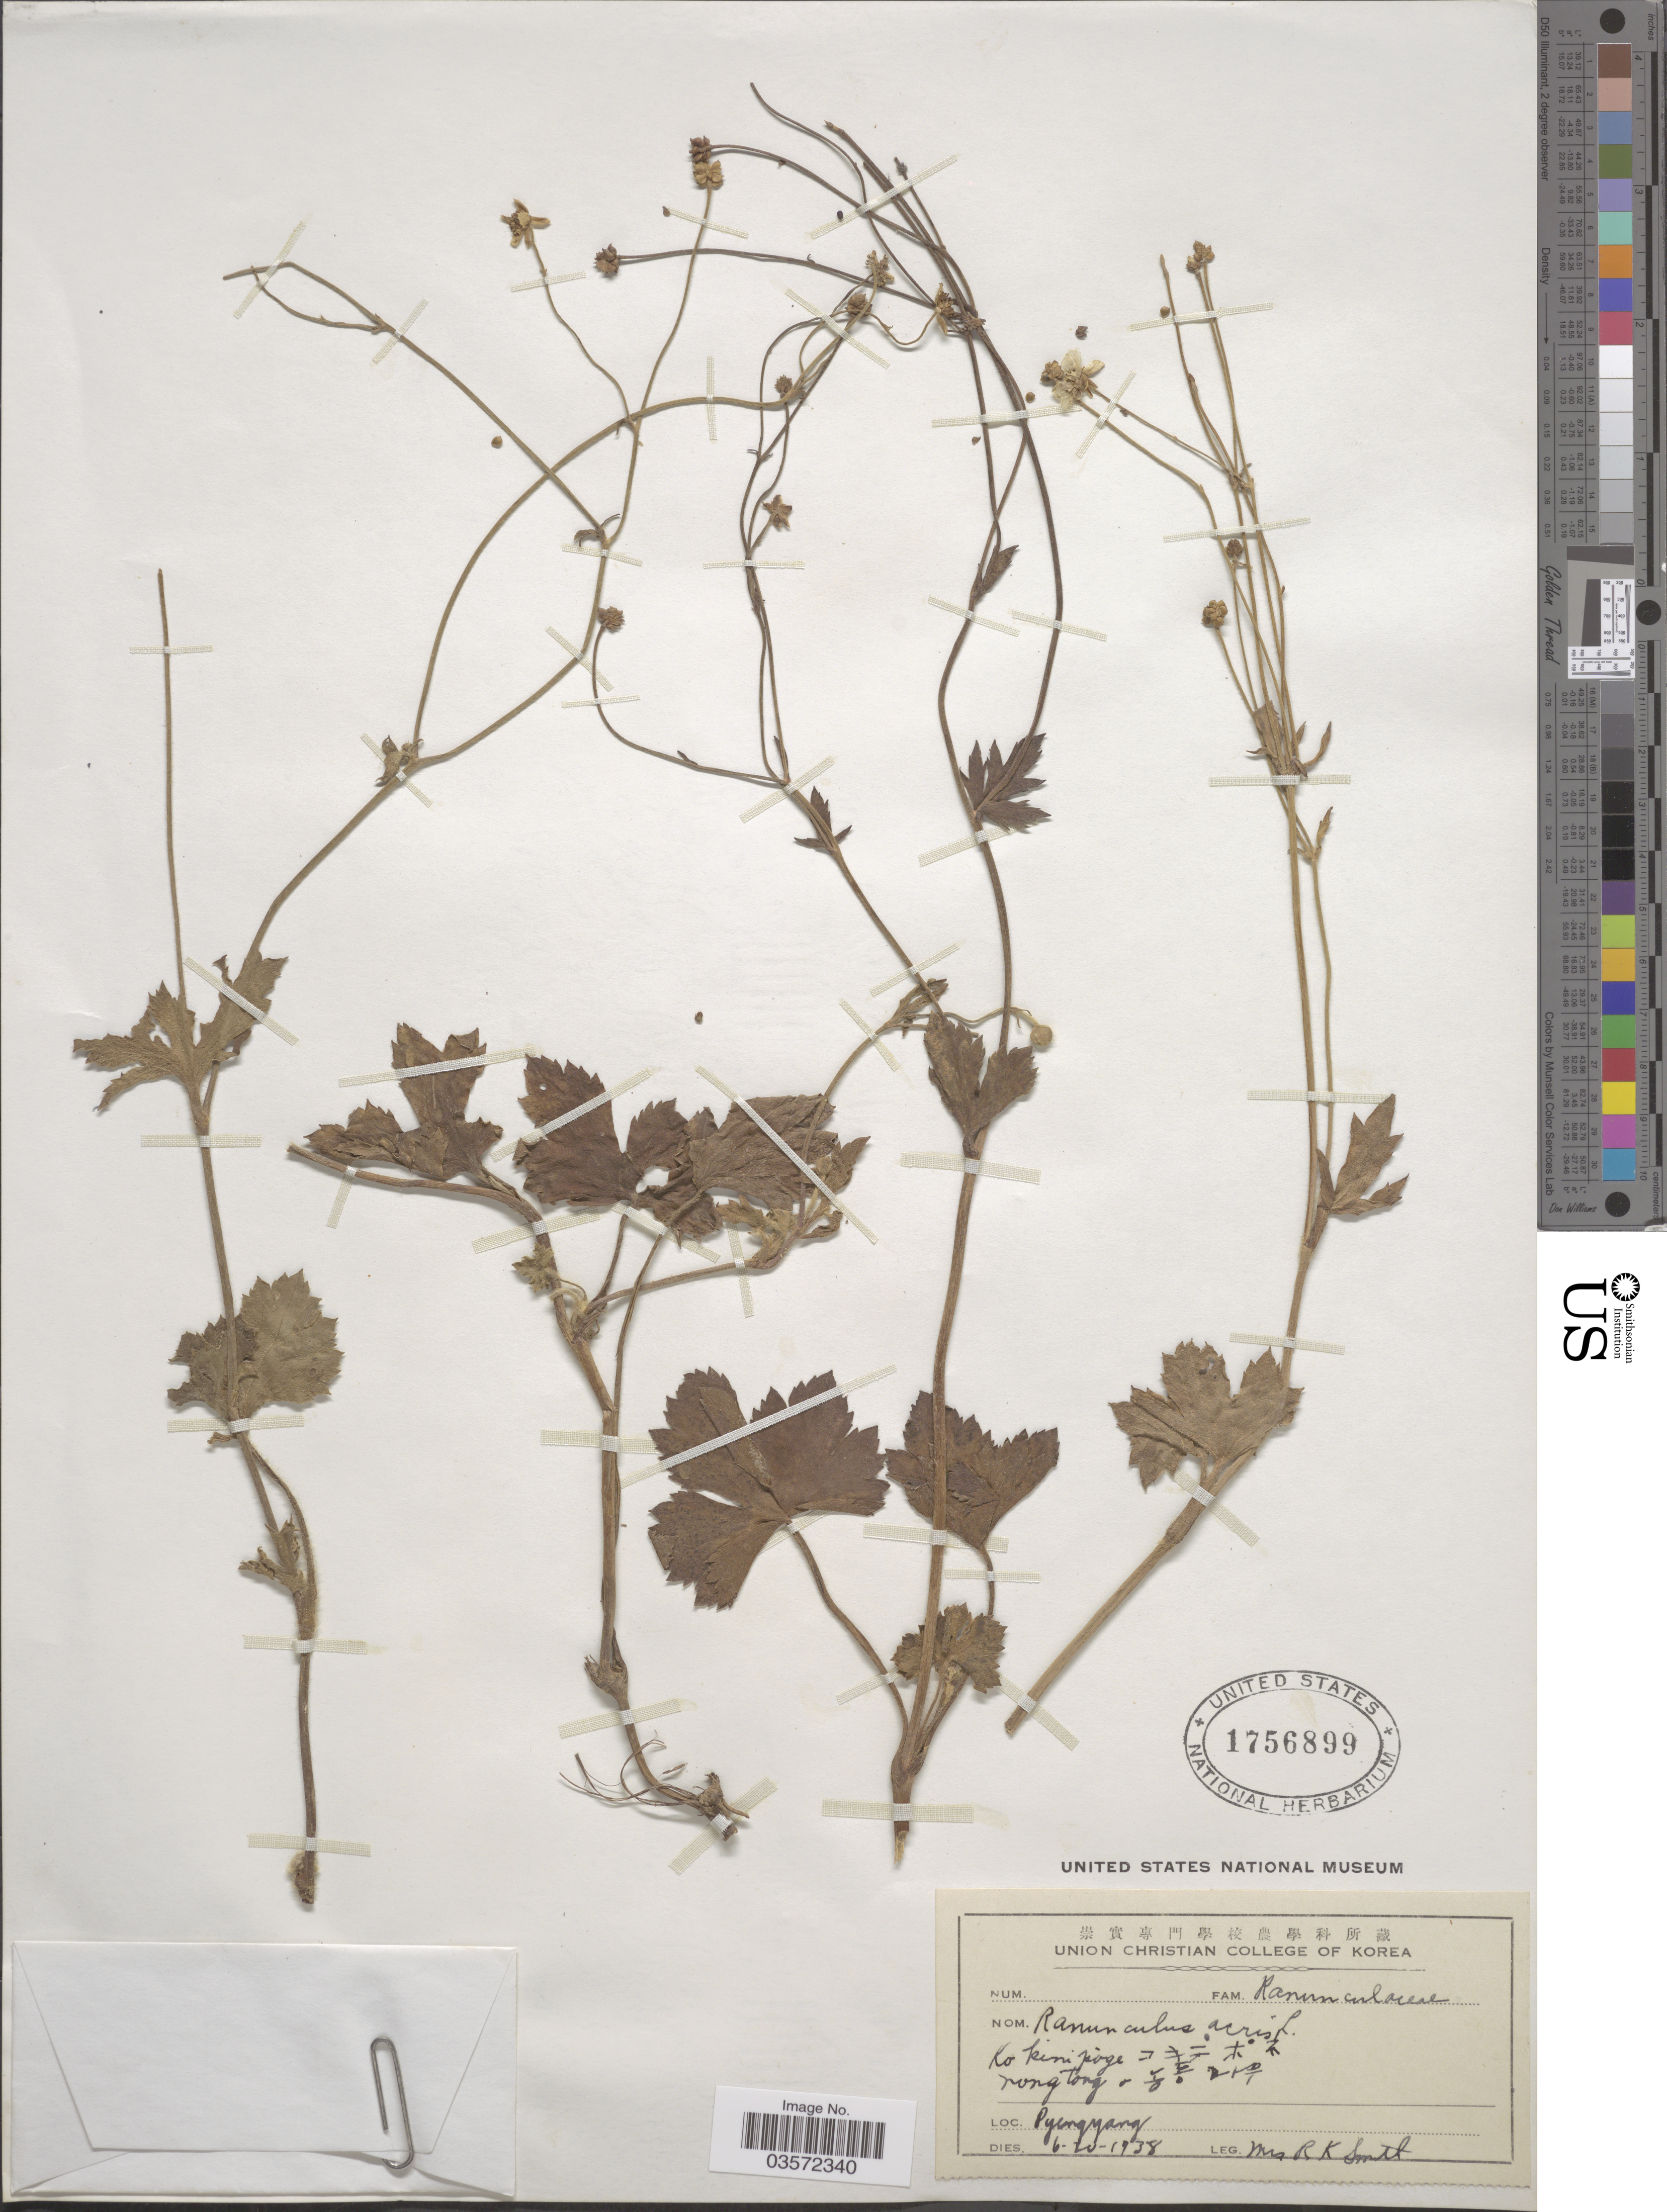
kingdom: Plantae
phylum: Tracheophyta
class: Magnoliopsida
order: Ranunculales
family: Ranunculaceae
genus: Ranunculus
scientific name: Ranunculus acris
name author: L.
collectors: Mrs. R. K. Smith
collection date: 1938-06-20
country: North Korea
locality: Pyengyang.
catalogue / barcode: US 1756899